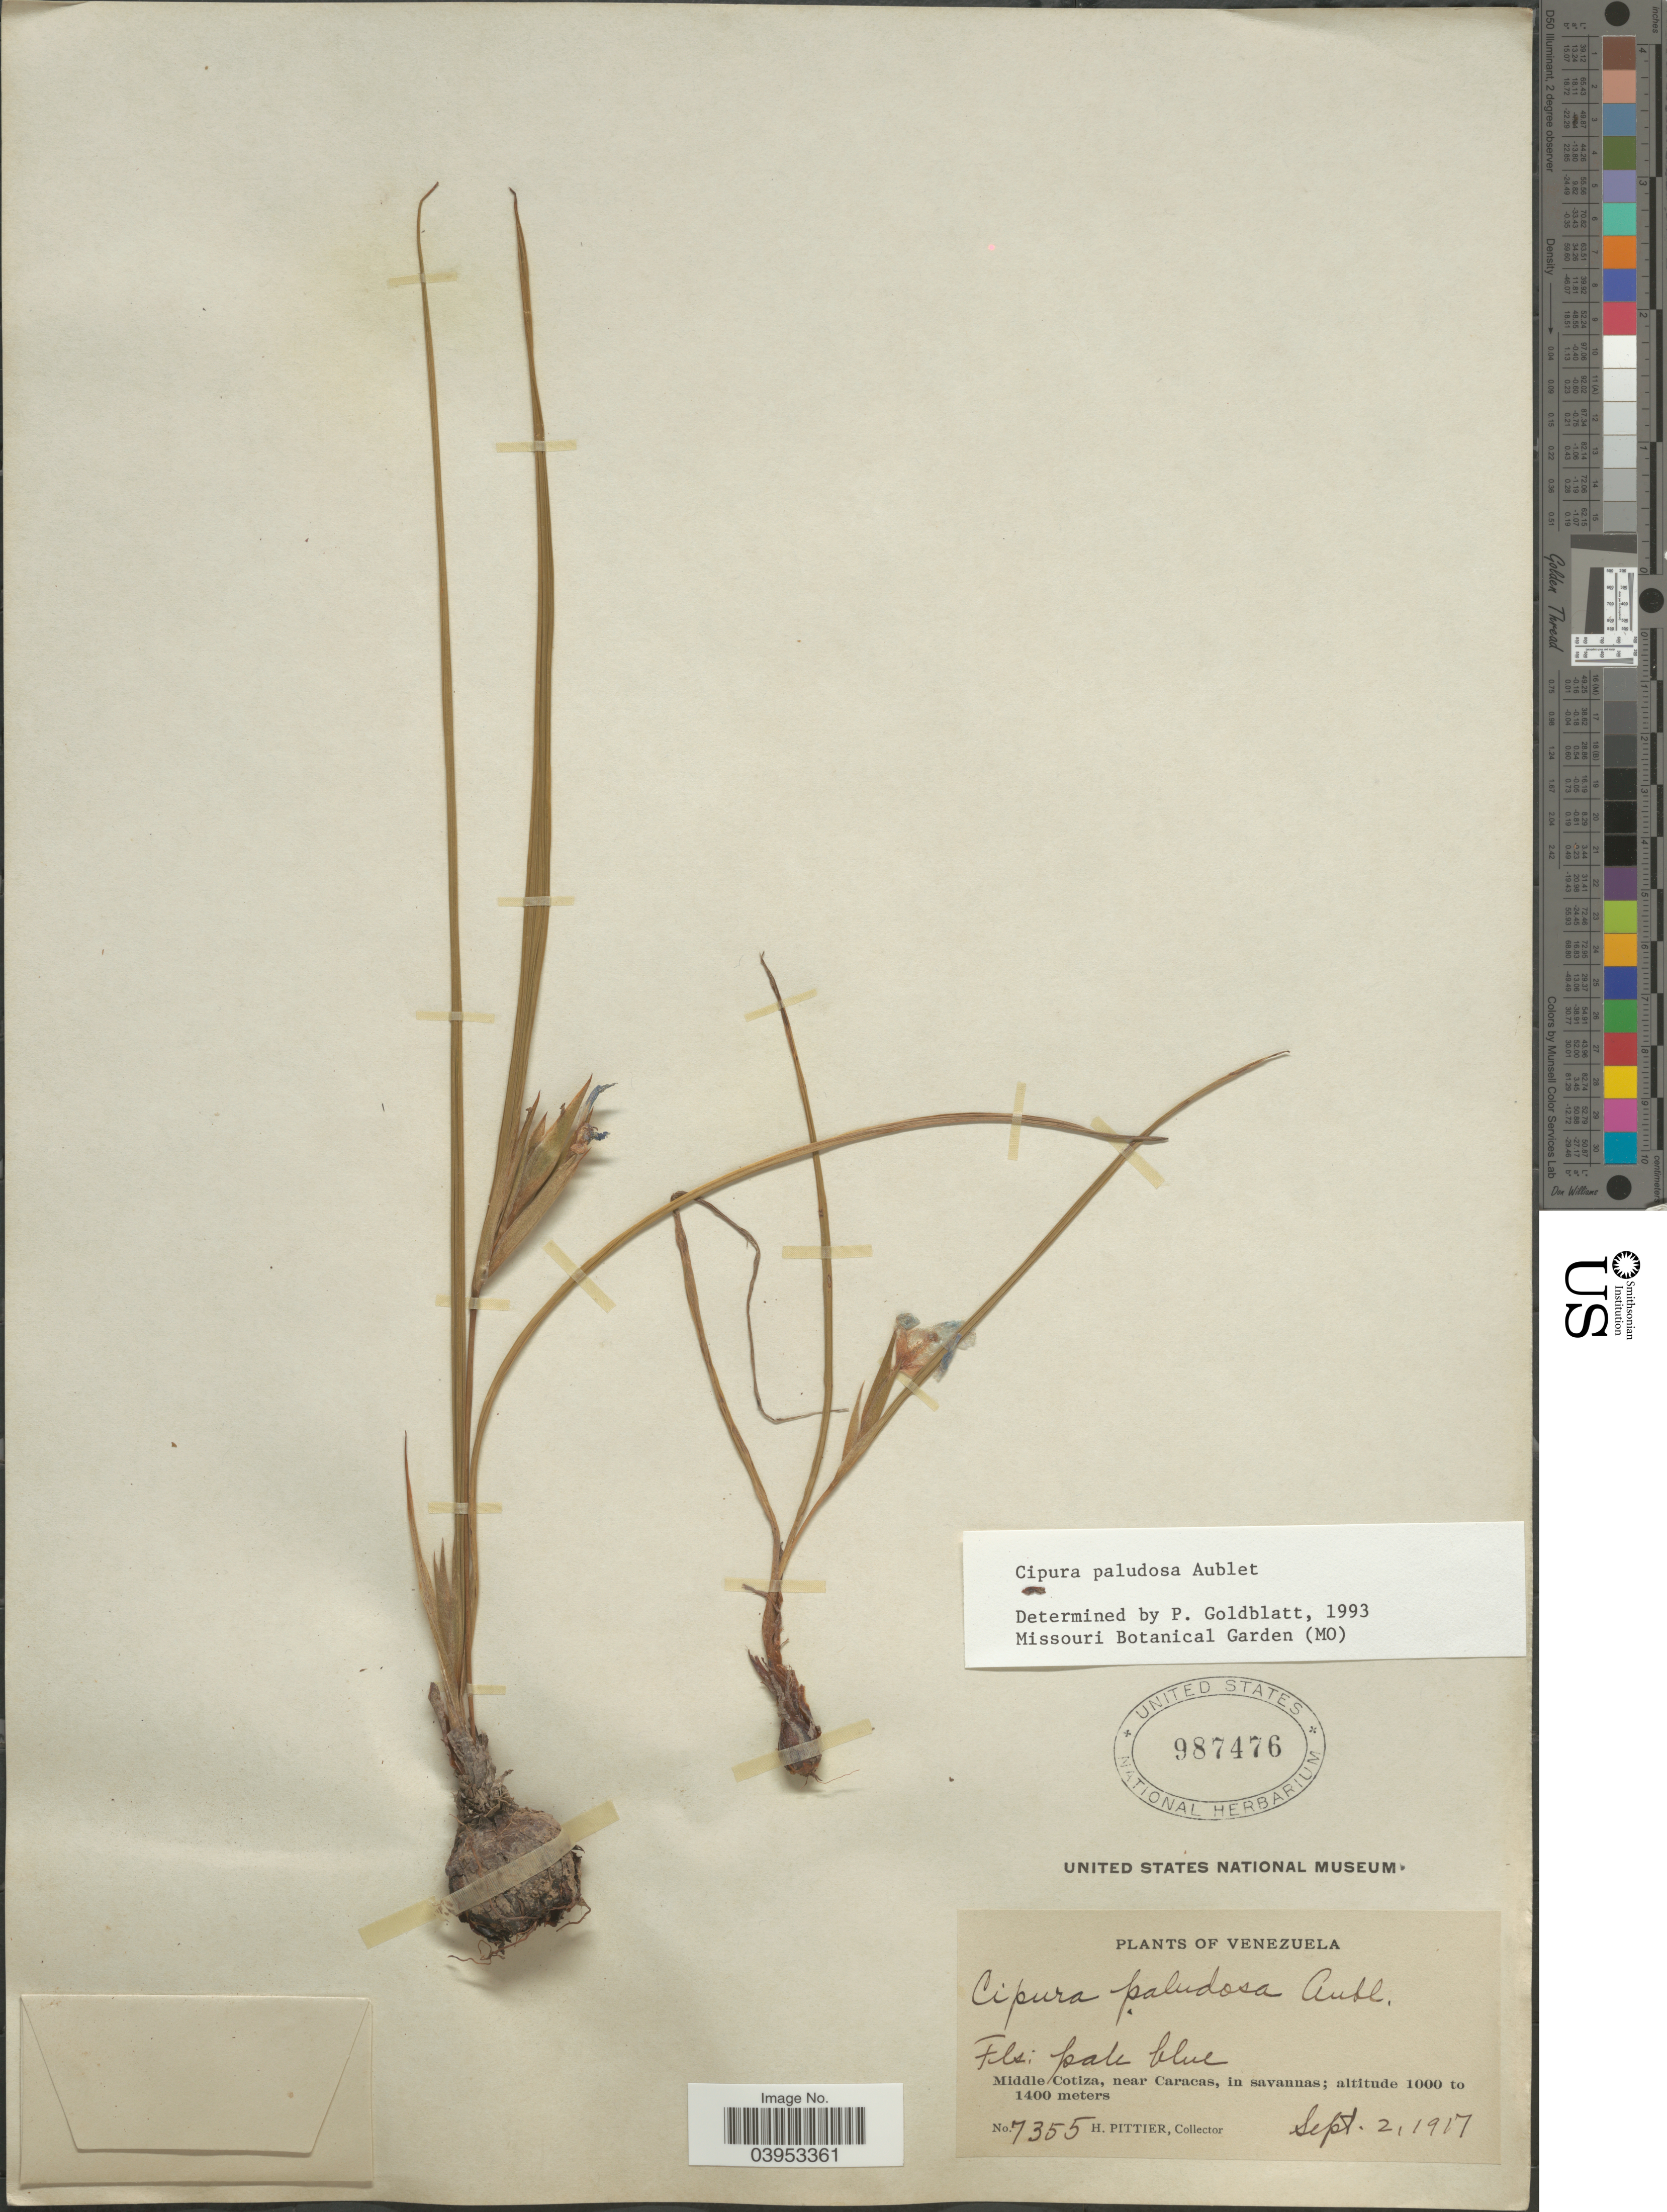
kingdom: Plantae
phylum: Tracheophyta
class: Liliopsida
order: Asparagales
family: Iridaceae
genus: Cipura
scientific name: Cipura paludosa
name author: Aubl.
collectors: H. F. Pittier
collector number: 7355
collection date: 1917-09-02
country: Venezuela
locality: Middle Cotiza, near Caracas, in savannas.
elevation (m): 1000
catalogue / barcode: US 987476